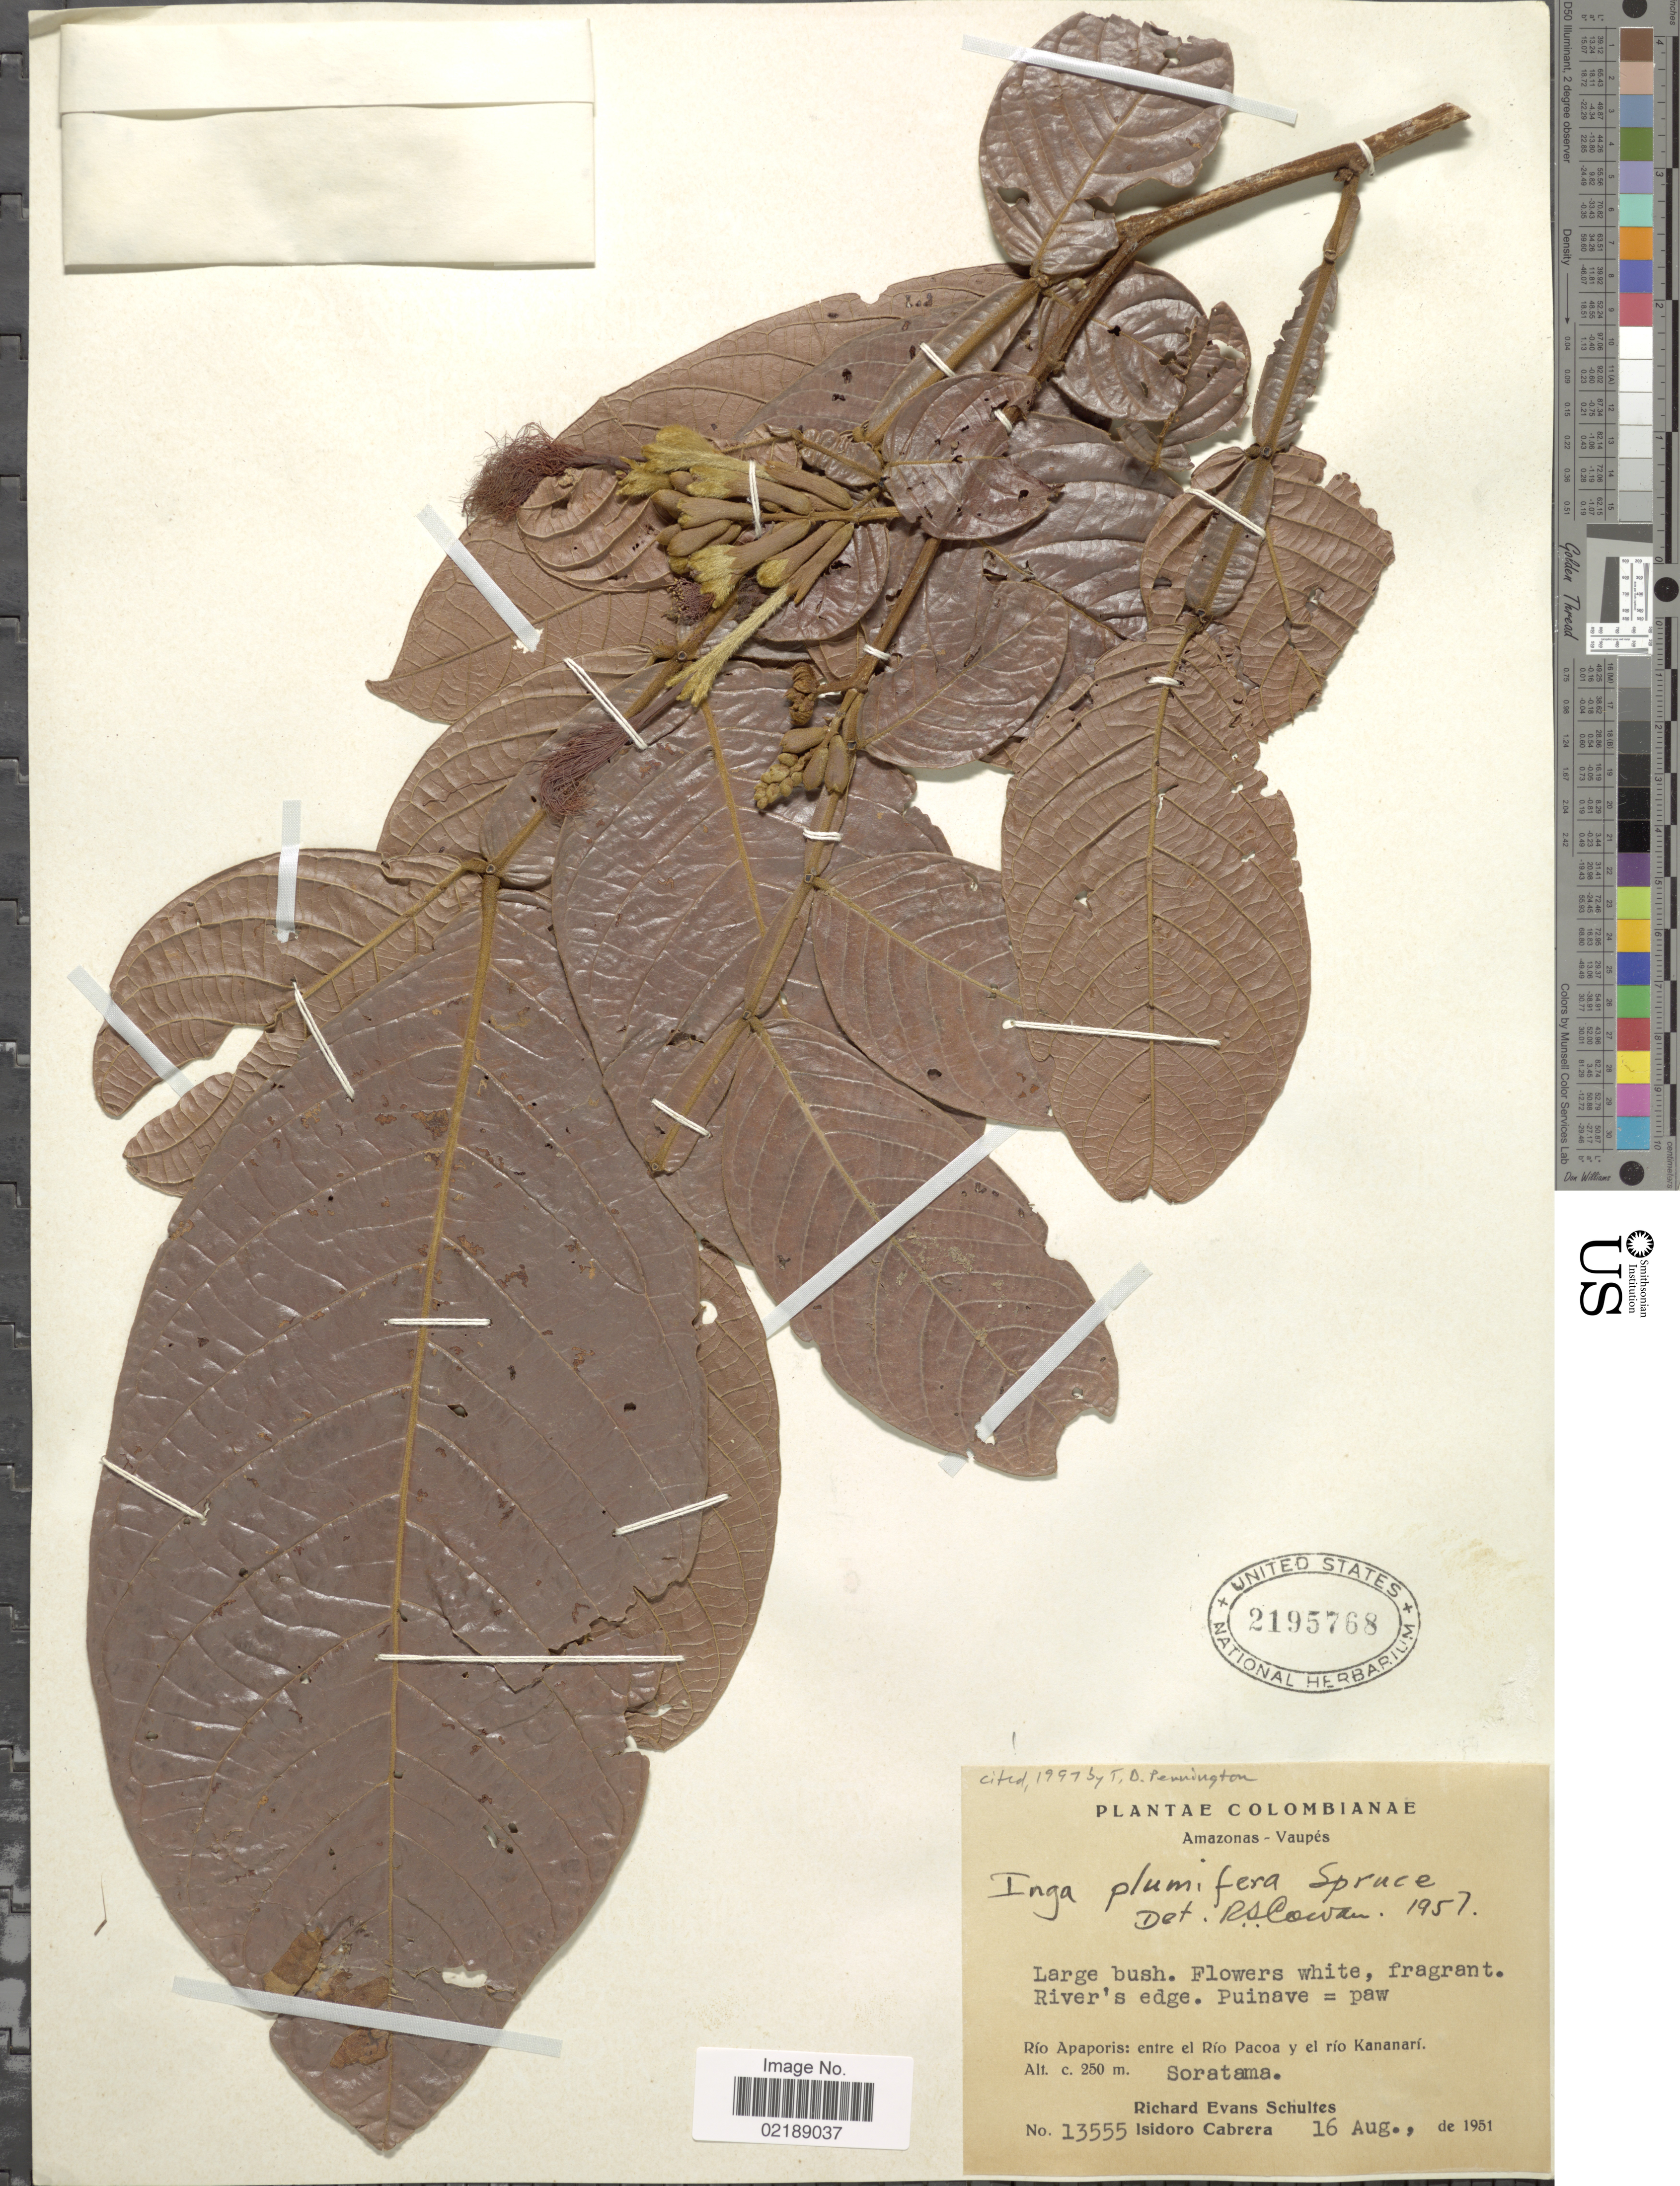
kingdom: Plantae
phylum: Tracheophyta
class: Magnoliopsida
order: Fabales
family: Fabaceae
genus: Inga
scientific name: Inga plumifera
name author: Spruce ex Benth.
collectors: R. E. Schultes & I. Cabrera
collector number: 13555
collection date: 1951-08-16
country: Colombia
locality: Amazonas-Vaupes, Rio Apaporis, entre el Pacoa y el Rio Kananari, Soratama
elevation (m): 250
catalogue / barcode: US 2195768